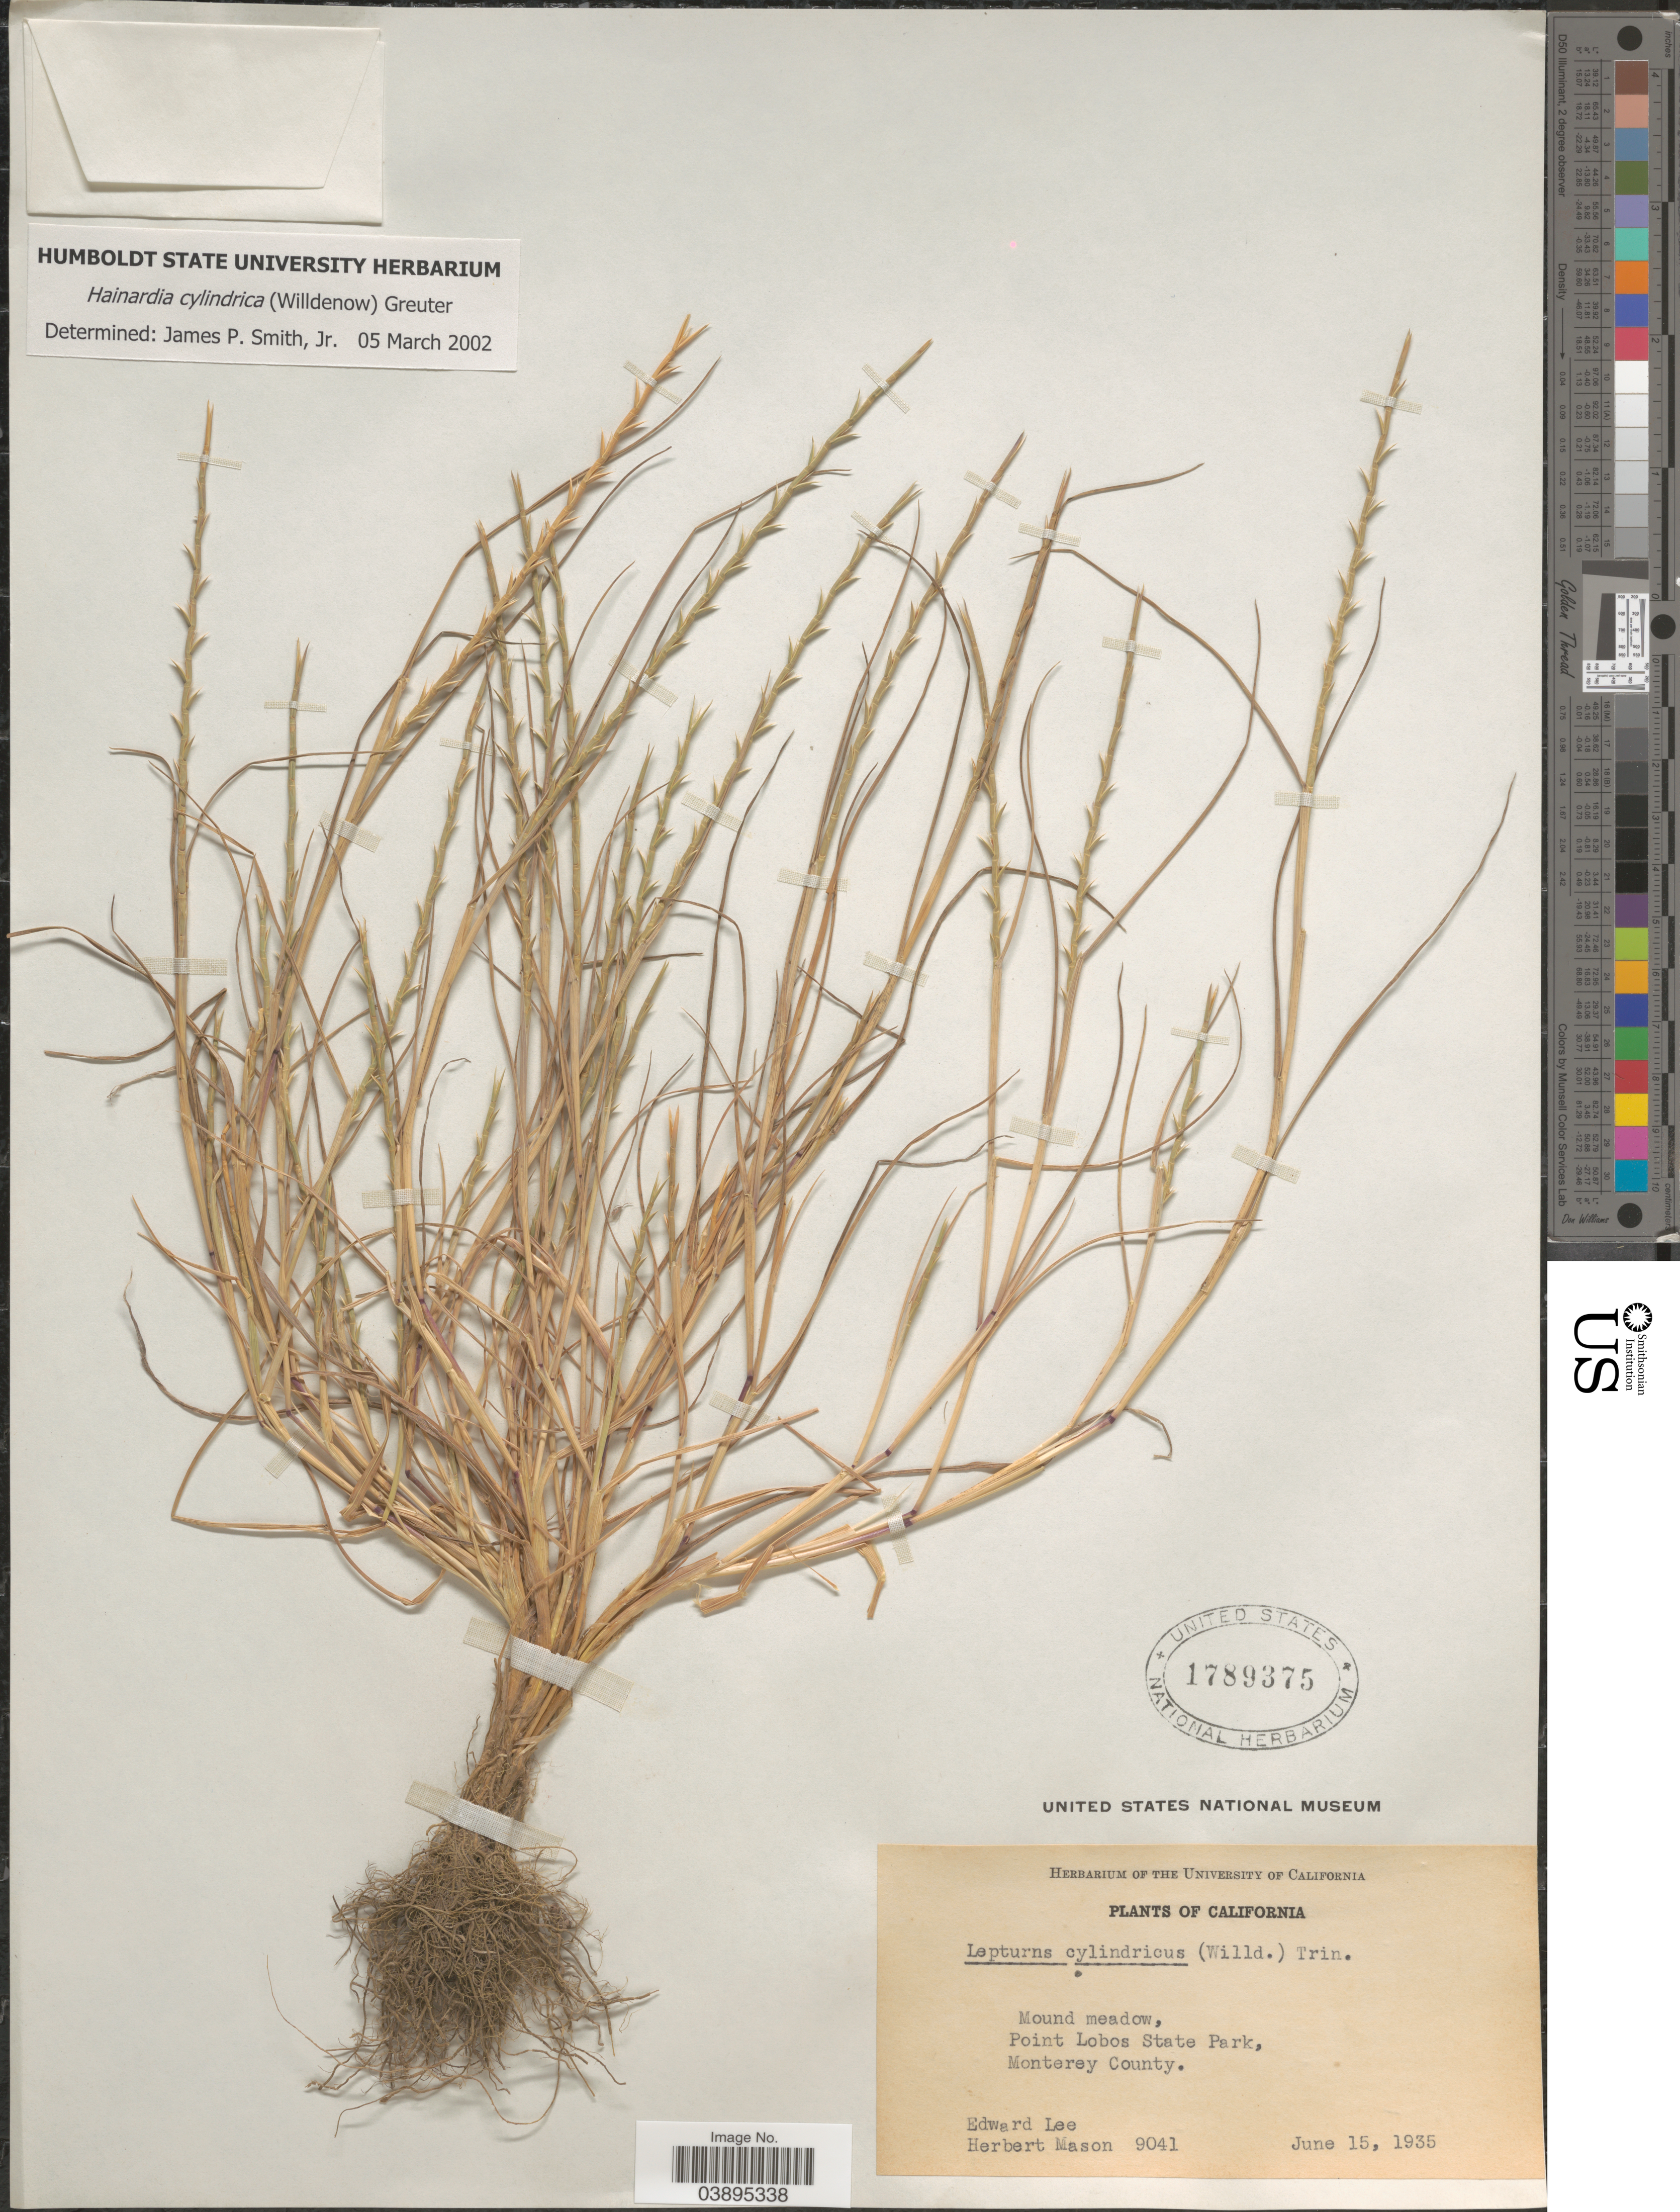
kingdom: Plantae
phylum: Tracheophyta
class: Liliopsida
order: Poales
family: Poaceae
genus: Hainardia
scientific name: Hainardia cylindrica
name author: (Willd.) Greuter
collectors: E. Lee & H. L. Mason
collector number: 9041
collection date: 1935-06-15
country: United States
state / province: California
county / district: Monterey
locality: Point Lobos State Park, Monterey County.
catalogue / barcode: US 1789375